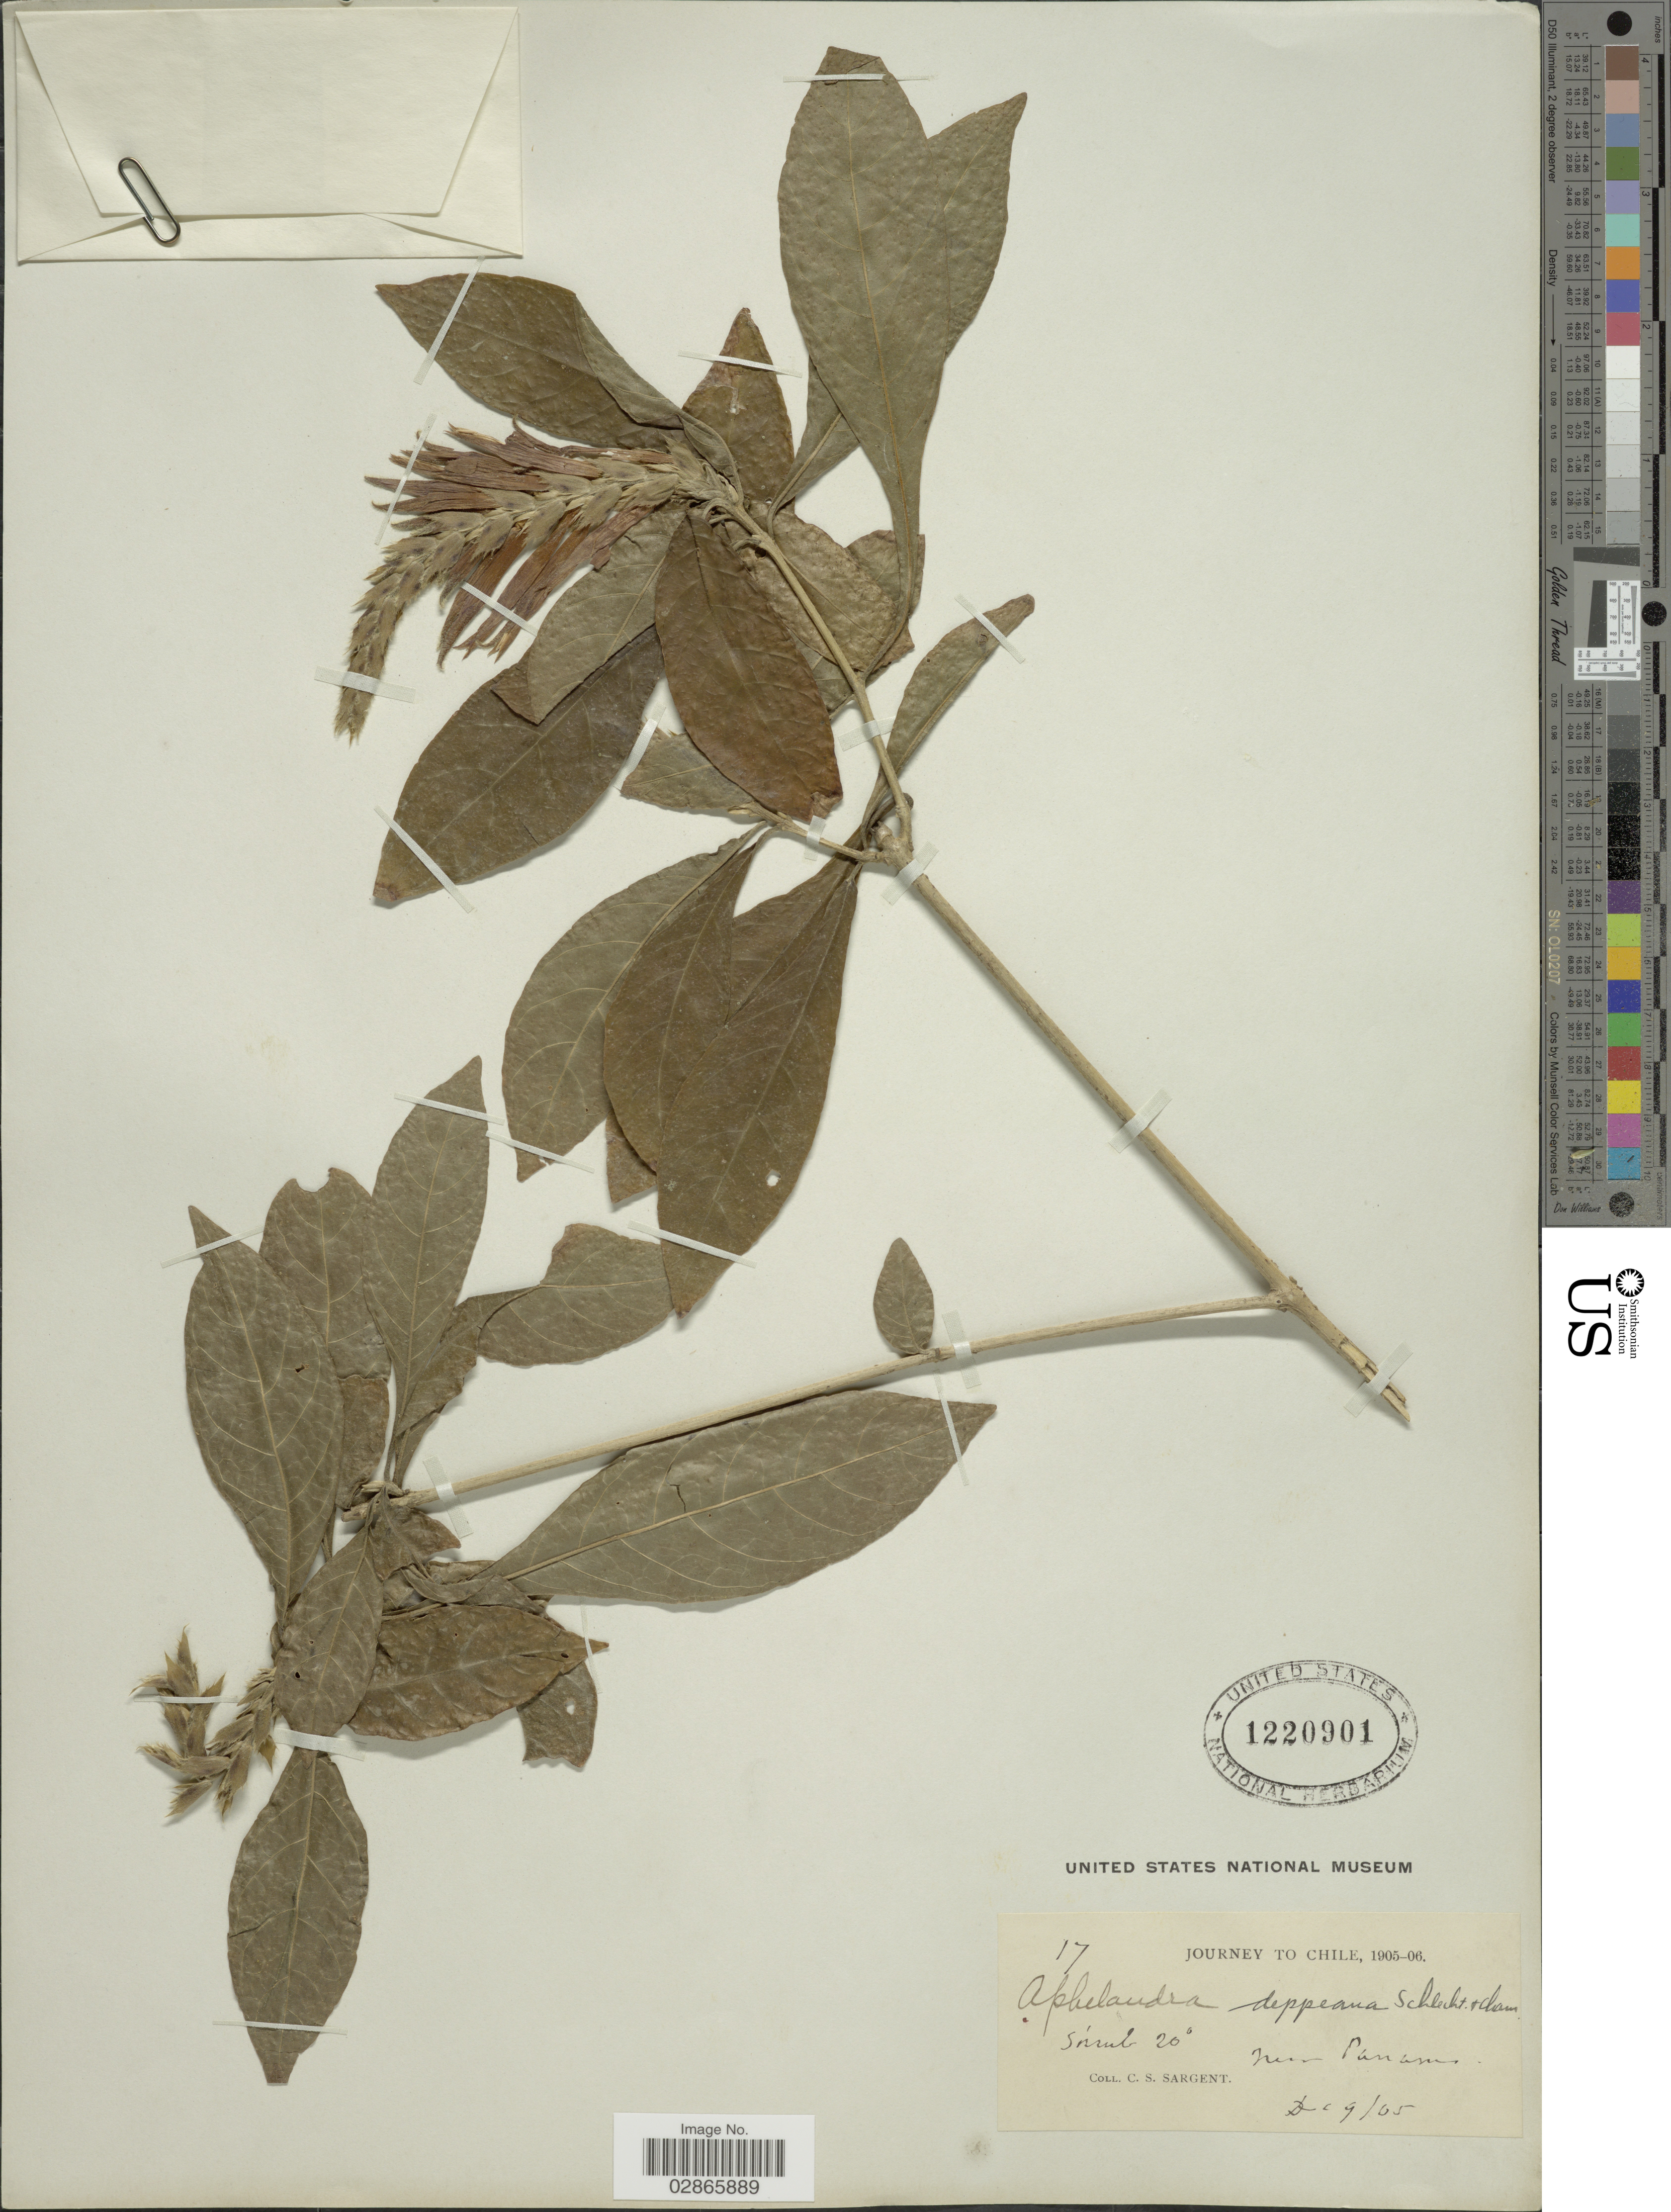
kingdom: Plantae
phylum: Tracheophyta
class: Magnoliopsida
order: Lamiales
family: Acanthaceae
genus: Aphelandra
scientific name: Aphelandra deppeana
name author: Schltdl. & Cham.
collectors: C. S. Sargent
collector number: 17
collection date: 1905-12-09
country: Chile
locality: Near Panama.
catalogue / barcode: US 1220901